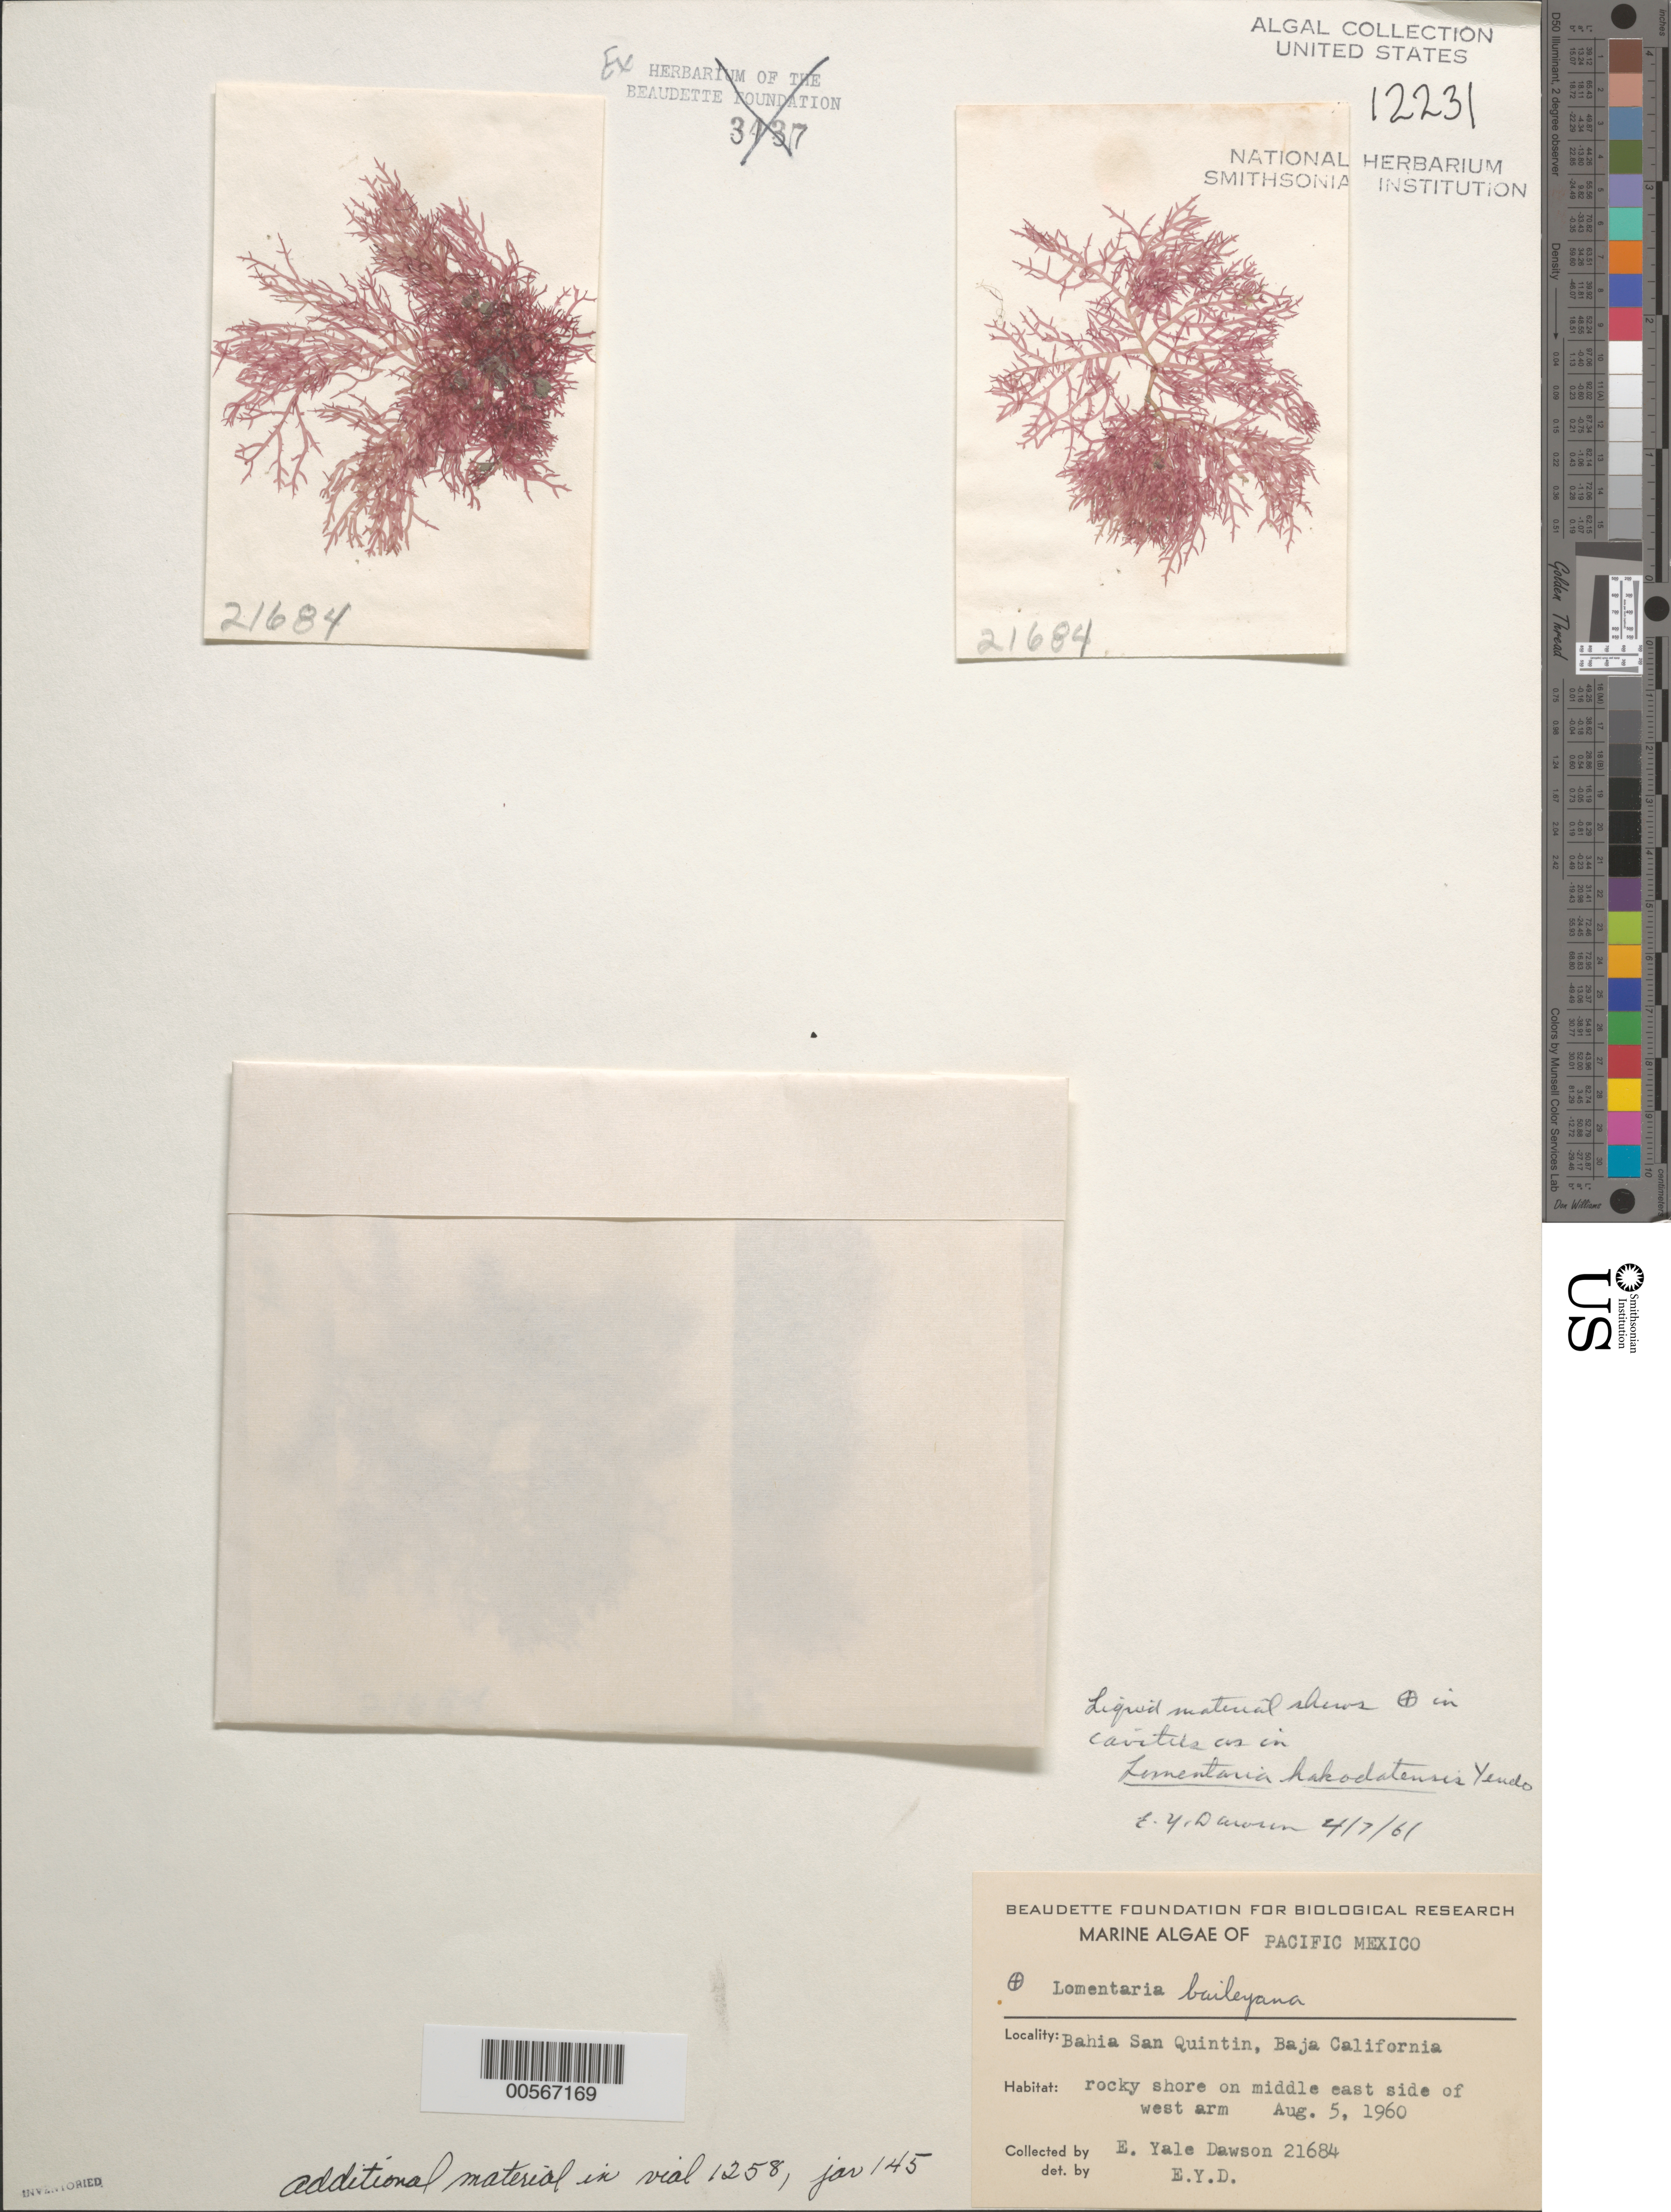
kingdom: Plantae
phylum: Rhodophyta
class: Florideophyceae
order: Rhodymeniales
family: Lomentariaceae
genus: Yendoa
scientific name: Yendoa hakodatensis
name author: (Yendo) Santos et al.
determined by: Algae name updating Project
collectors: E. Y. Dawson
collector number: EYD 21684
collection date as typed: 05 Aug 1960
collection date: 1960-08-05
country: Mexico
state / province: Baja California Norte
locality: Bahia San Quintin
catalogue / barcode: US 12231